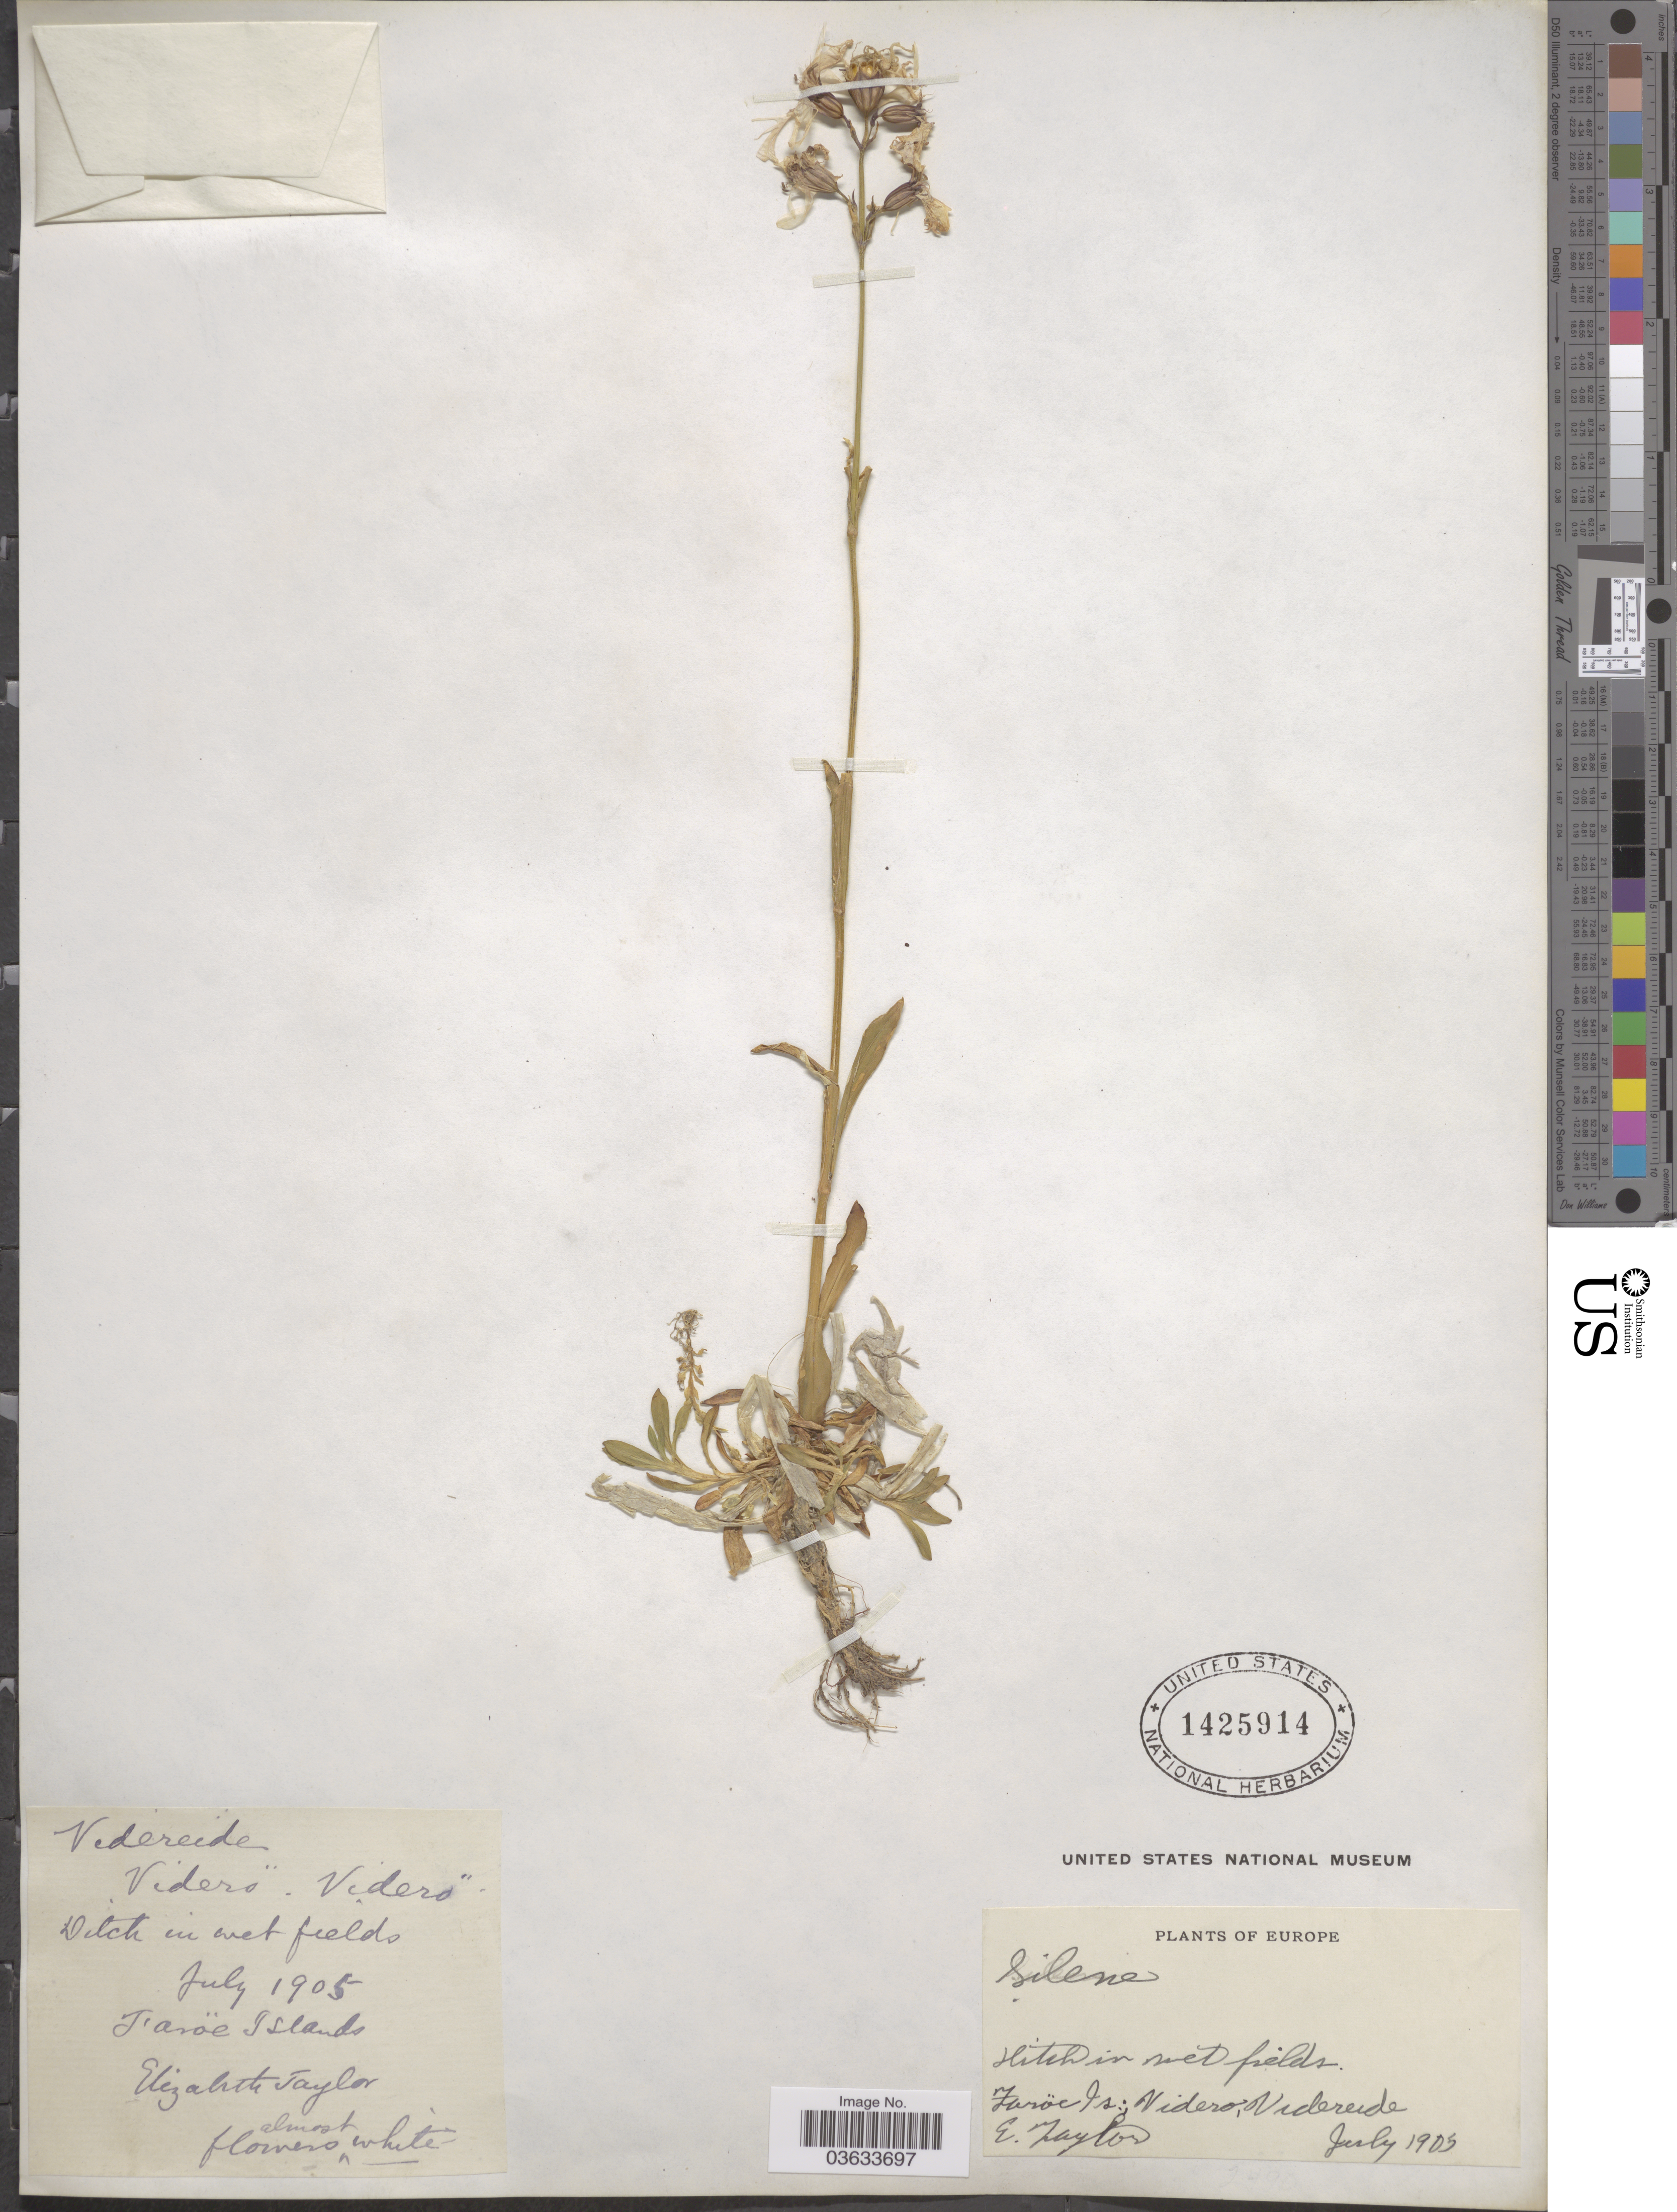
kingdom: Plantae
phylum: Tracheophyta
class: Magnoliopsida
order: Caryophyllales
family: Caryophyllaceae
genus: Silene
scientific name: Silene sp.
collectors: E. L. Taylor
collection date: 1905-07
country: Faroe Islands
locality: Europe. Faröe Is.: Videro, Vibreide [interpreted].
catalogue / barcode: US 1425914